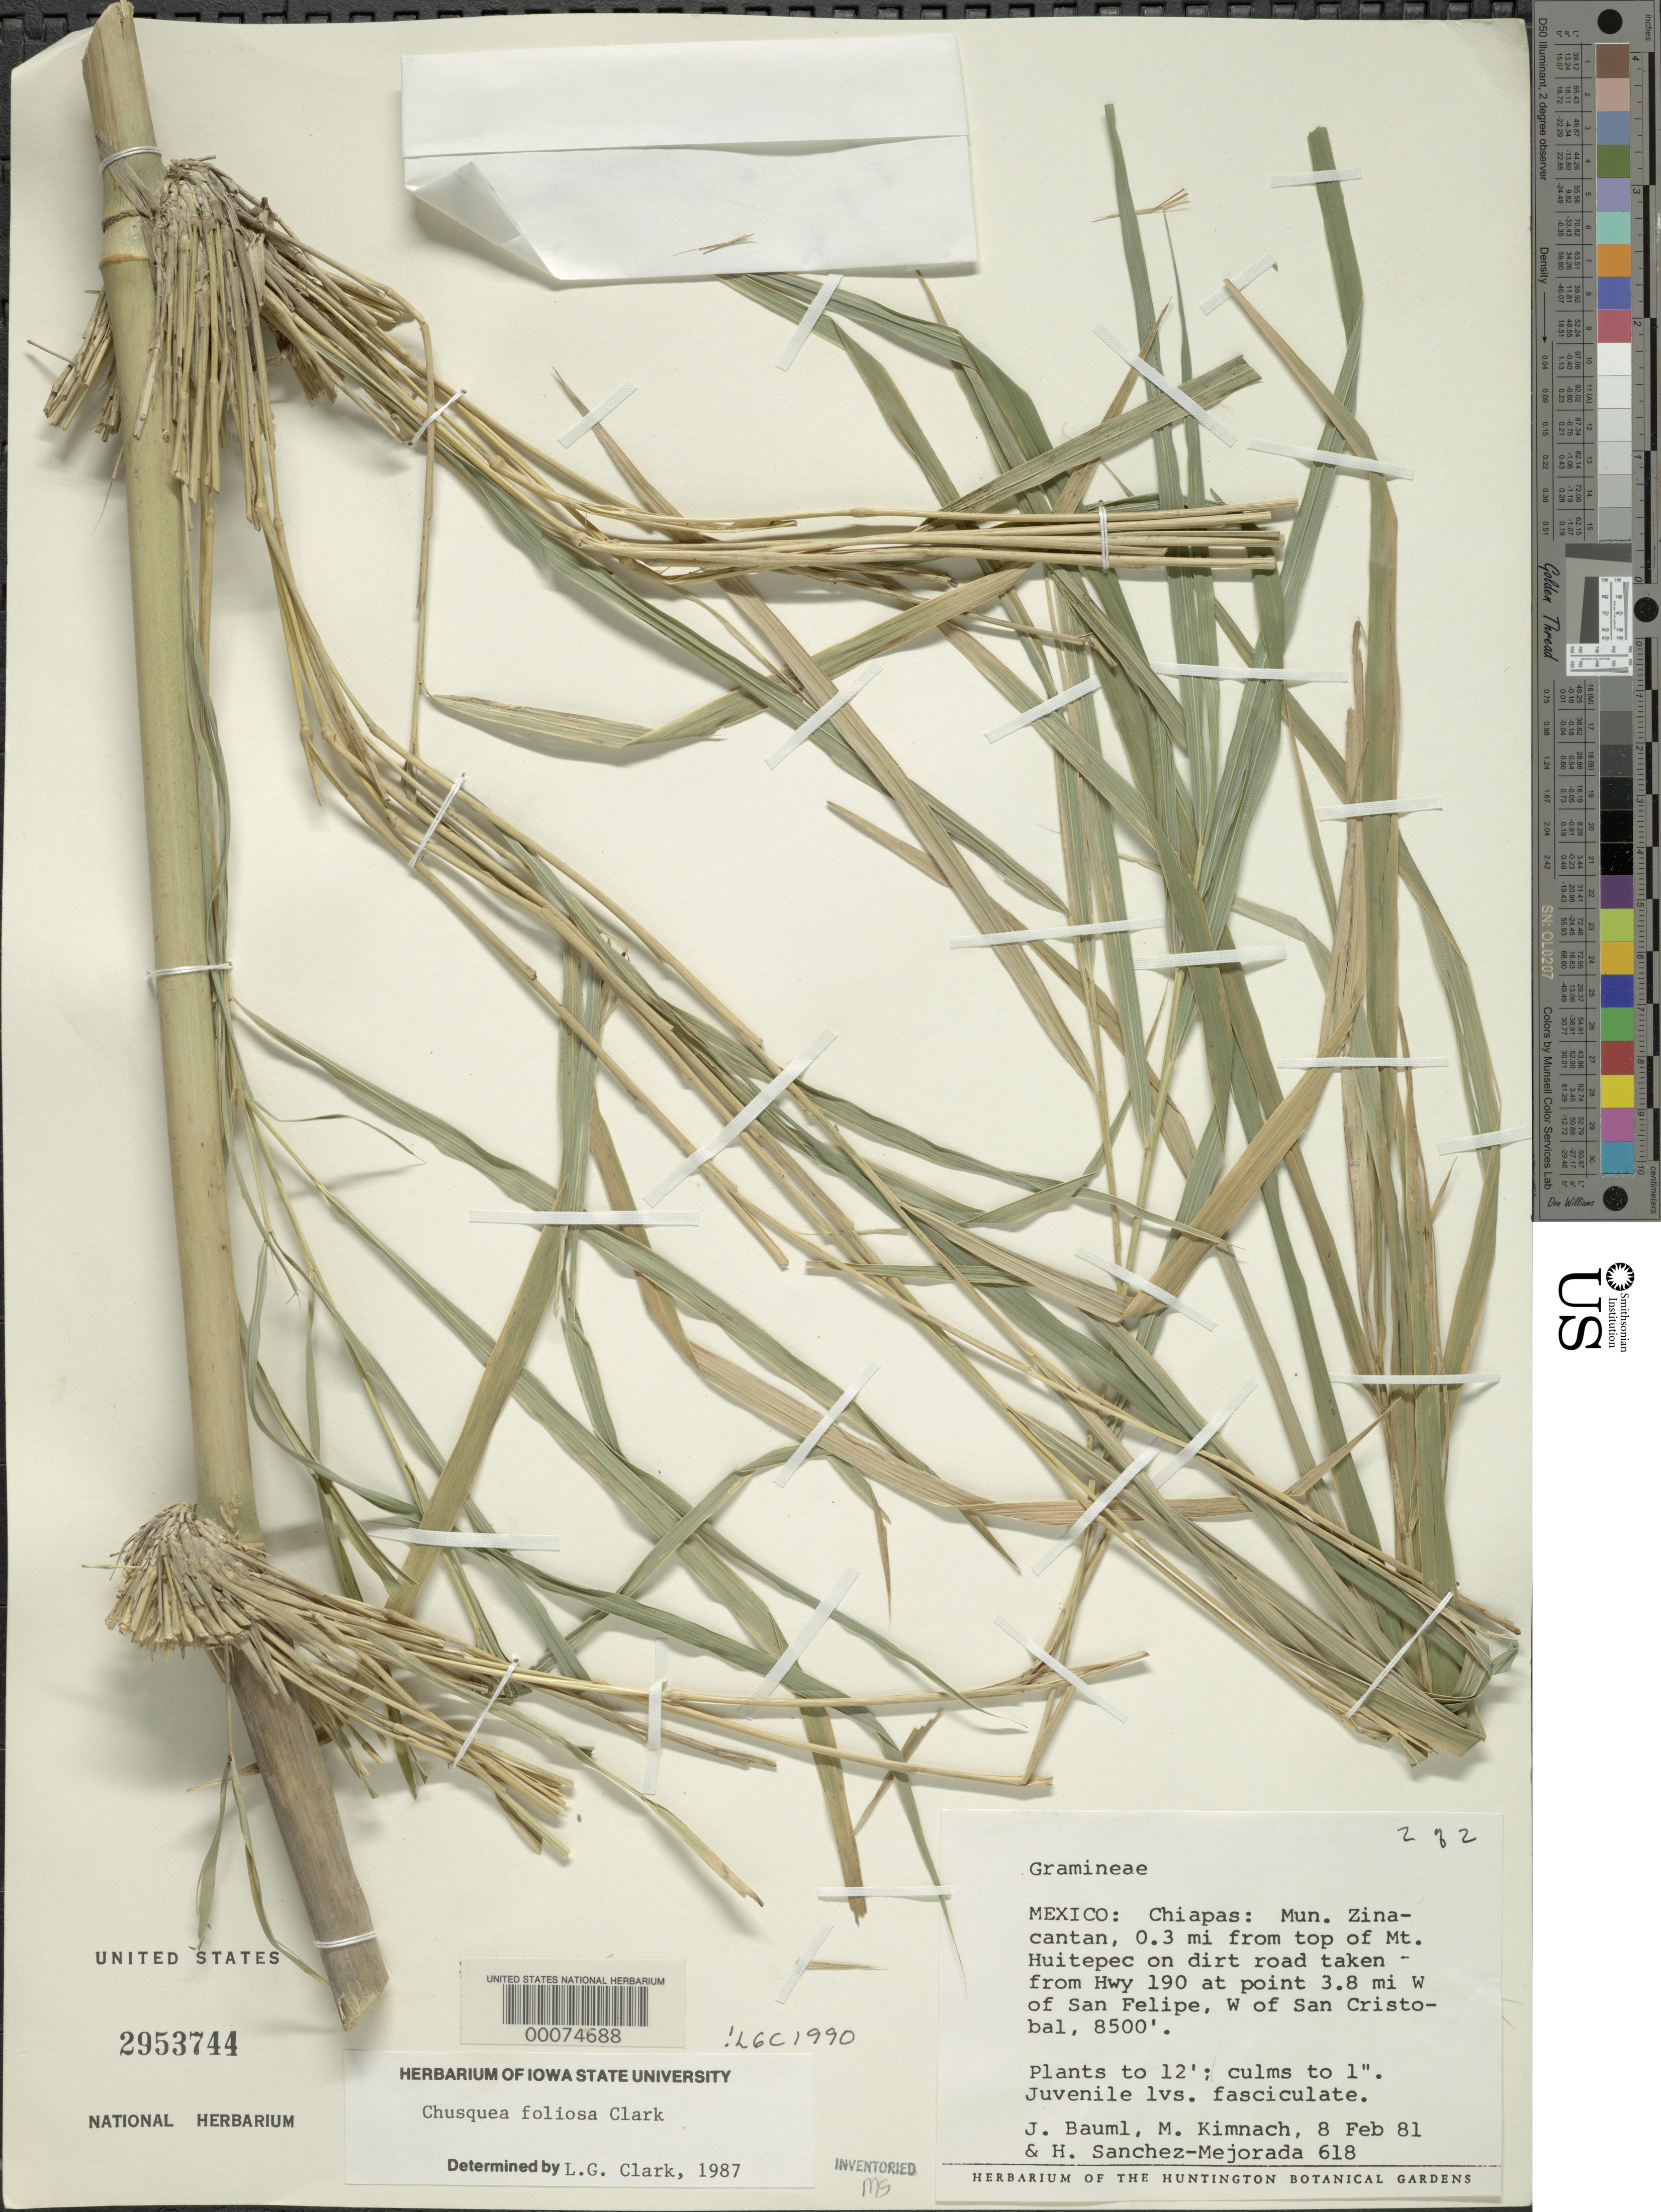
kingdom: Plantae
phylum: Tracheophyta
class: Liliopsida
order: Poales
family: Poaceae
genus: Chusquea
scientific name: Chusquea foliosa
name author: L.G. Clark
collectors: J. Bauml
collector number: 618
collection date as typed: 08 Feb 1981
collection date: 1981-02-08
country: Mexico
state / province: Chiapas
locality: Zinacantan, Mt. Huitepec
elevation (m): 2590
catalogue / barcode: US 2953744